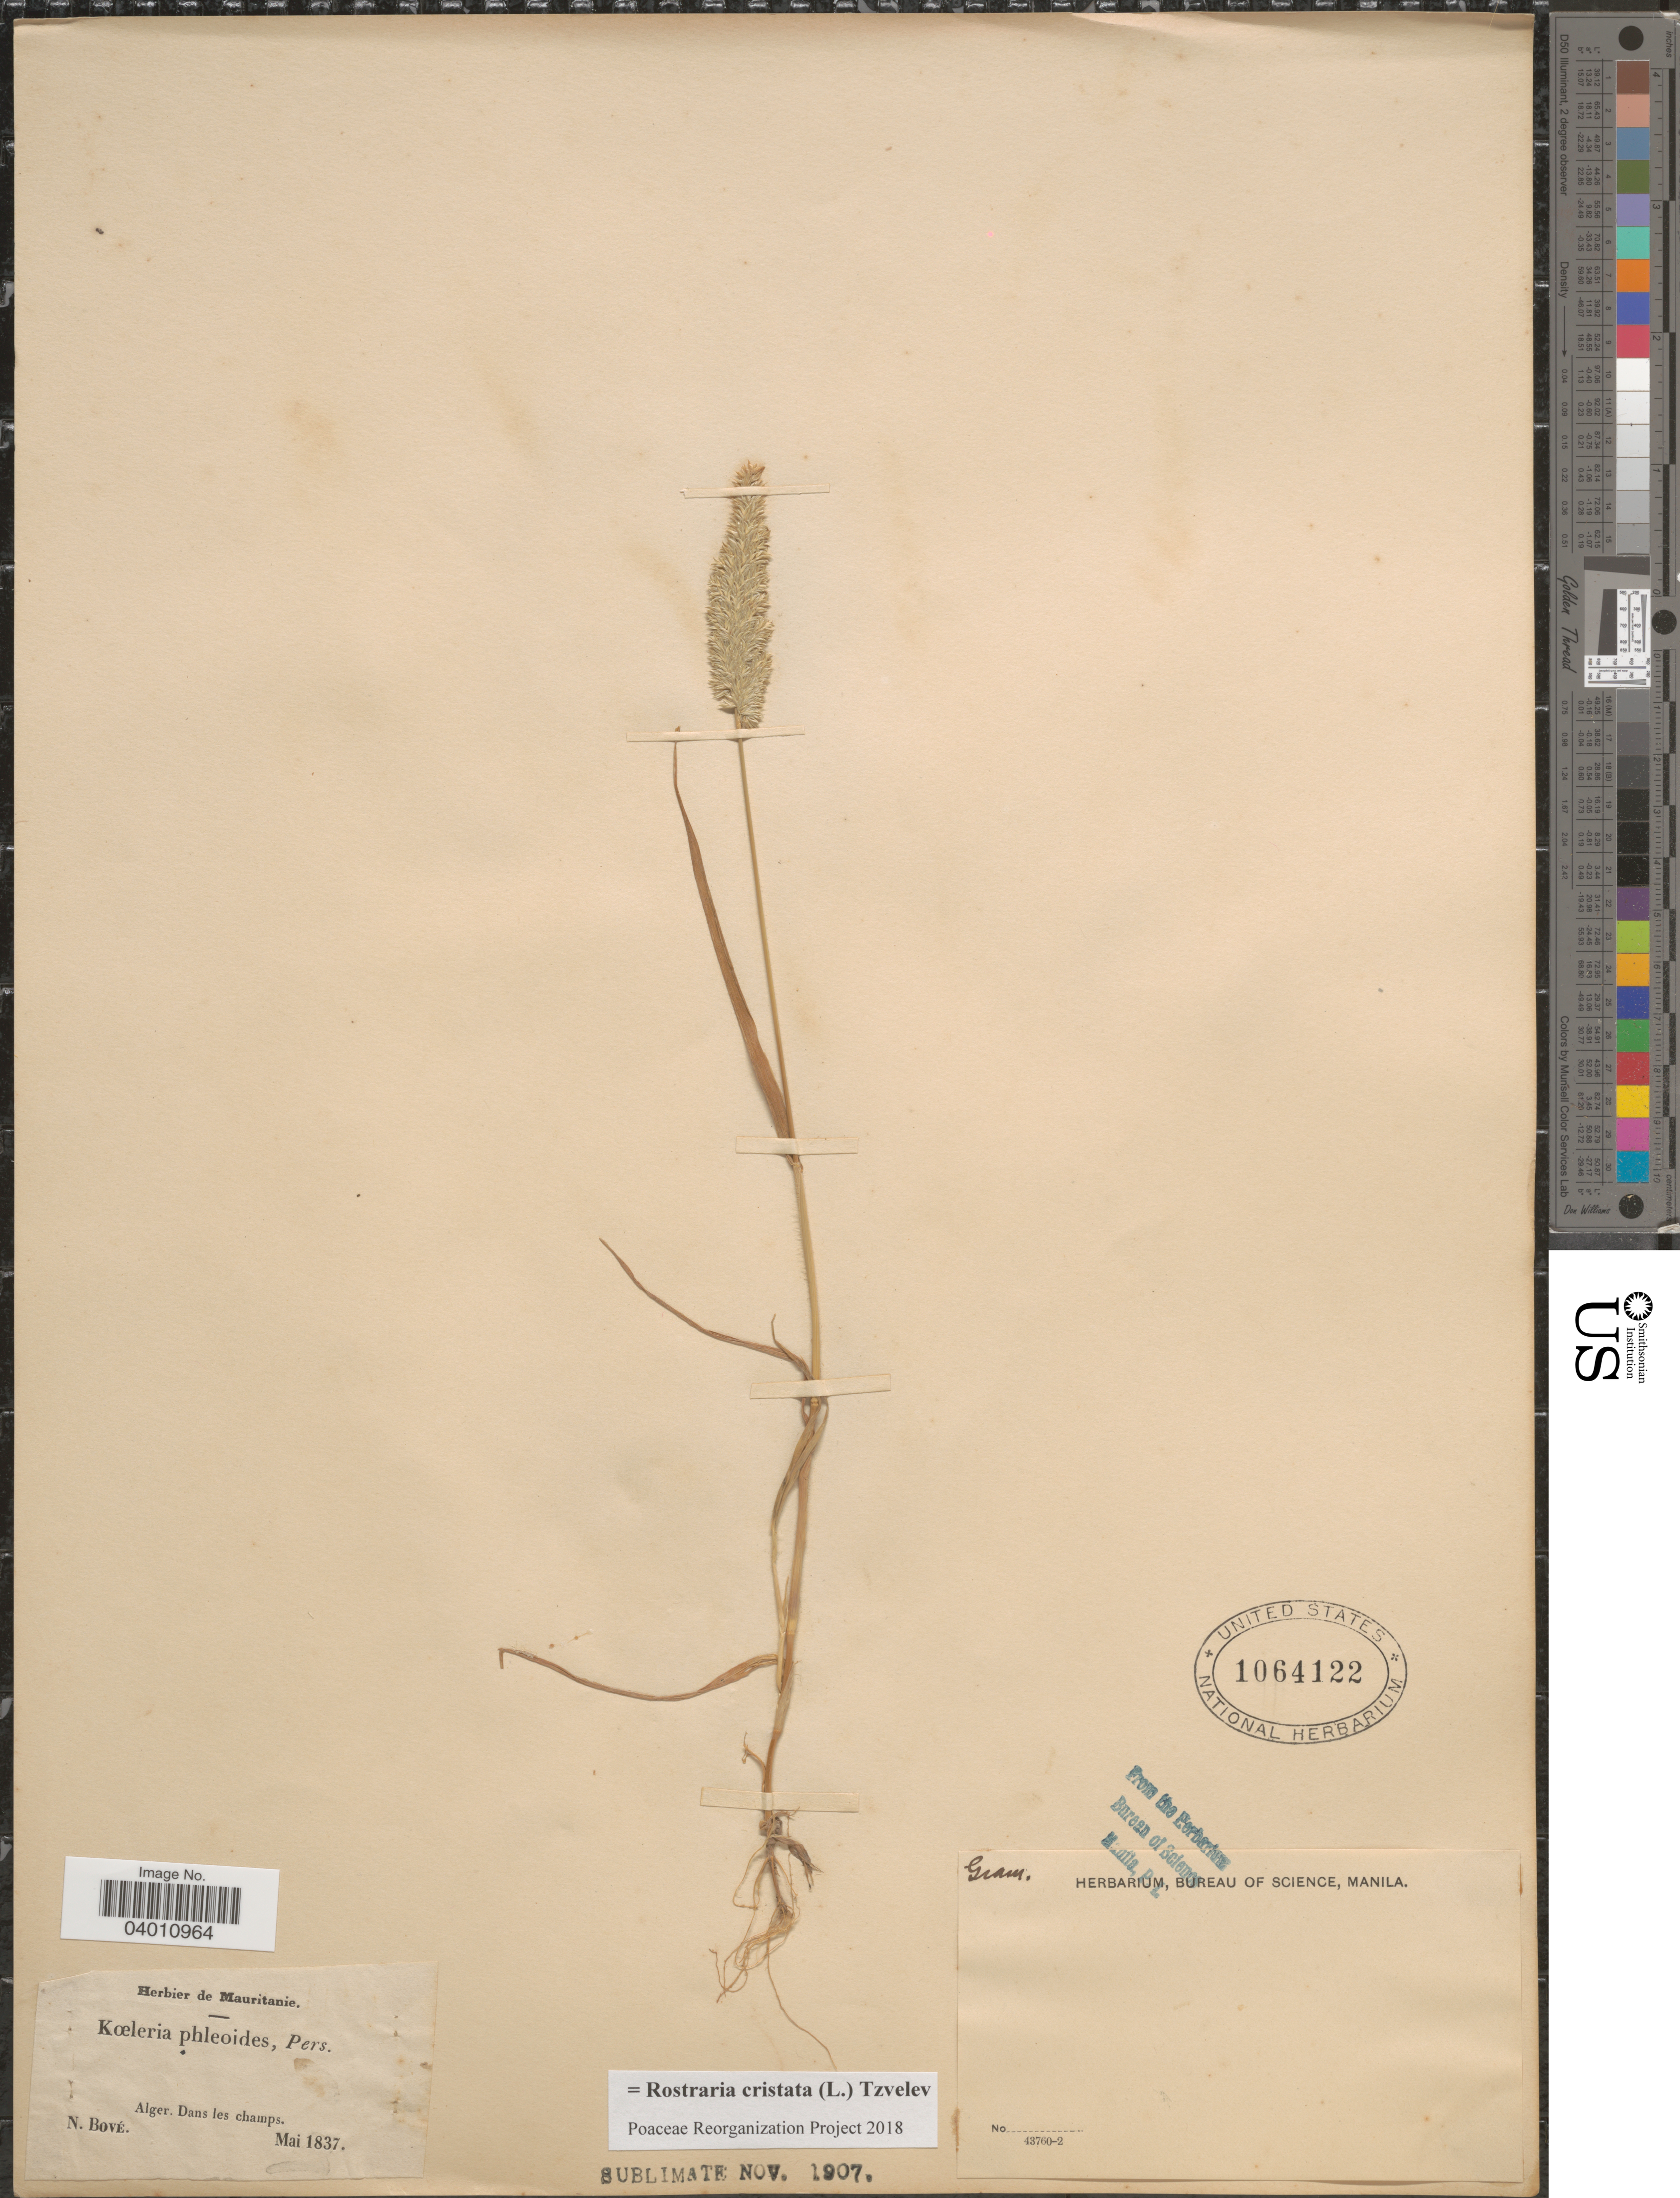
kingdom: Plantae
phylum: Tracheophyta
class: Liliopsida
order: Poales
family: Poaceae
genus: Rostraria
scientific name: Rostraria cristata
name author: (L.) Tzvelev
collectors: N. Bové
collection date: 1837-05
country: Algeria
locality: Alger. Dans les champs.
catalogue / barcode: US 1064122